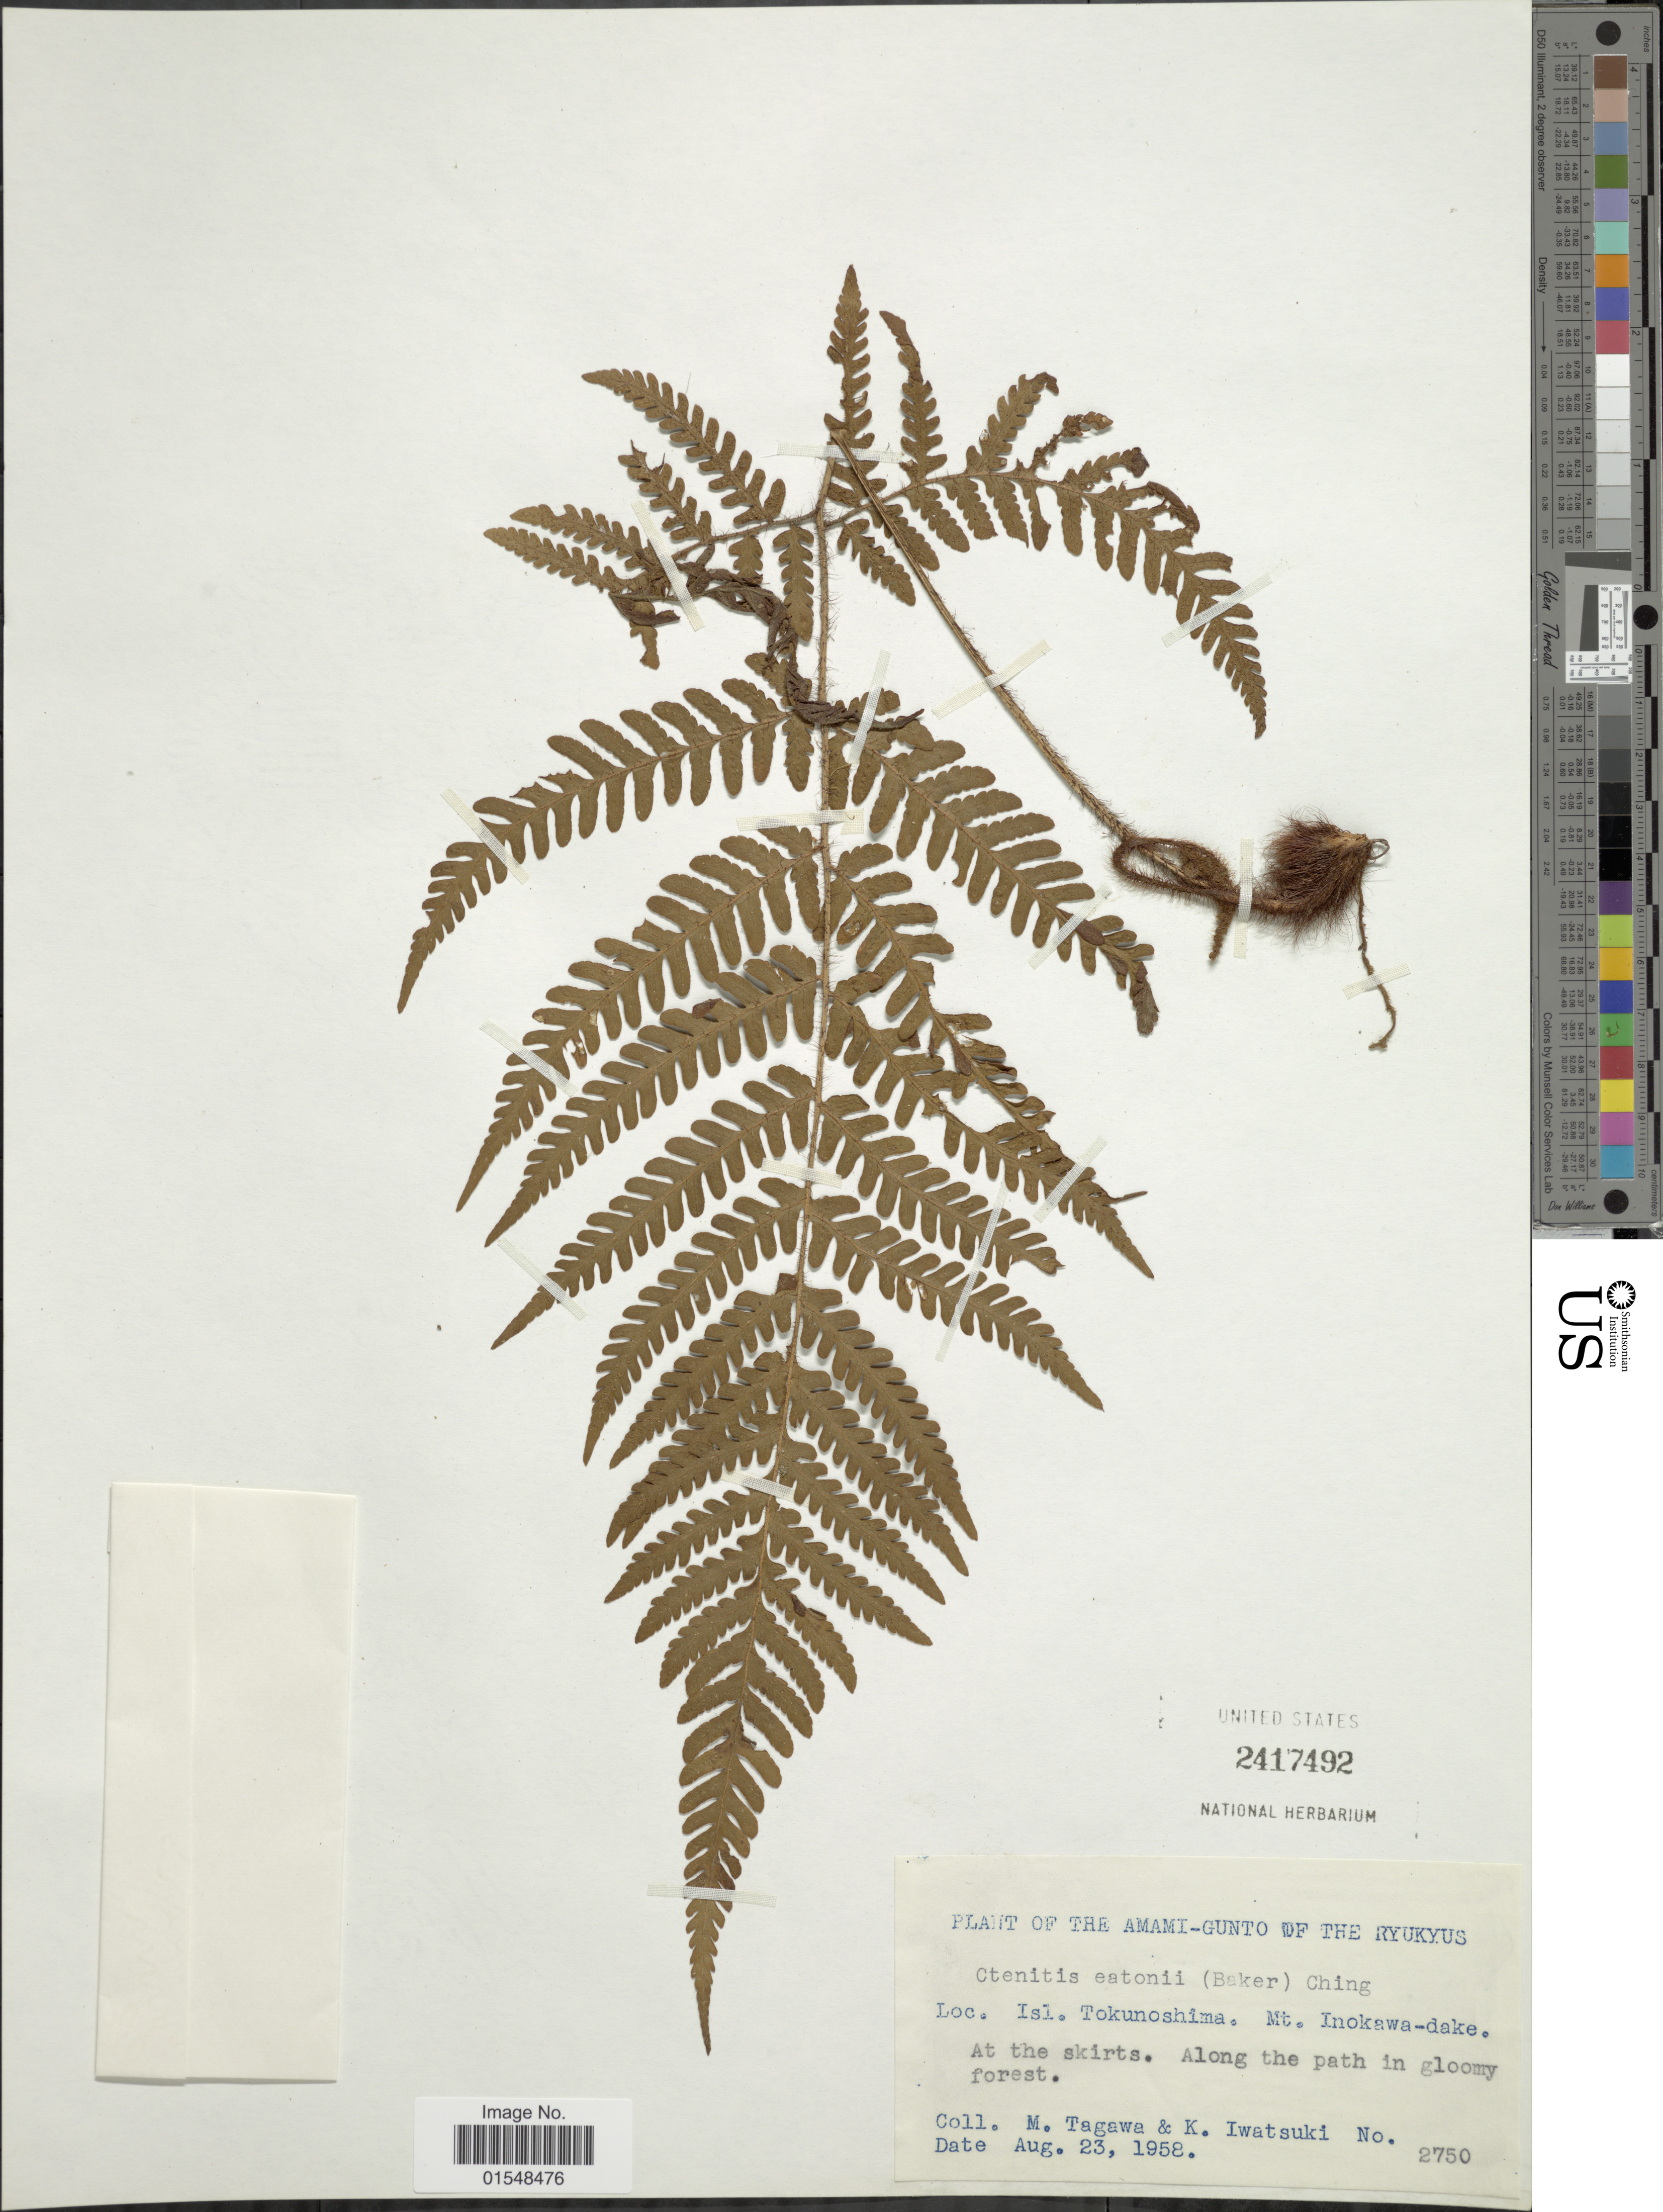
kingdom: Plantae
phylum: Tracheophyta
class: Polypodiopsida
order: Polypodiales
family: Dryopteridaceae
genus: Ctenitis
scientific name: Ctenitis eatonii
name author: (Baker) Ching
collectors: M. Tagawa & K. Iwatsuki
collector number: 2750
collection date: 1958-08-23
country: Japan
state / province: Okinawa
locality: Amami- Gunto of the Ryukyus, Isl. Tokunoshima, Mt. Inokawa- dake, at the skirts, along the path in gloomy forest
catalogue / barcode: US 2417492